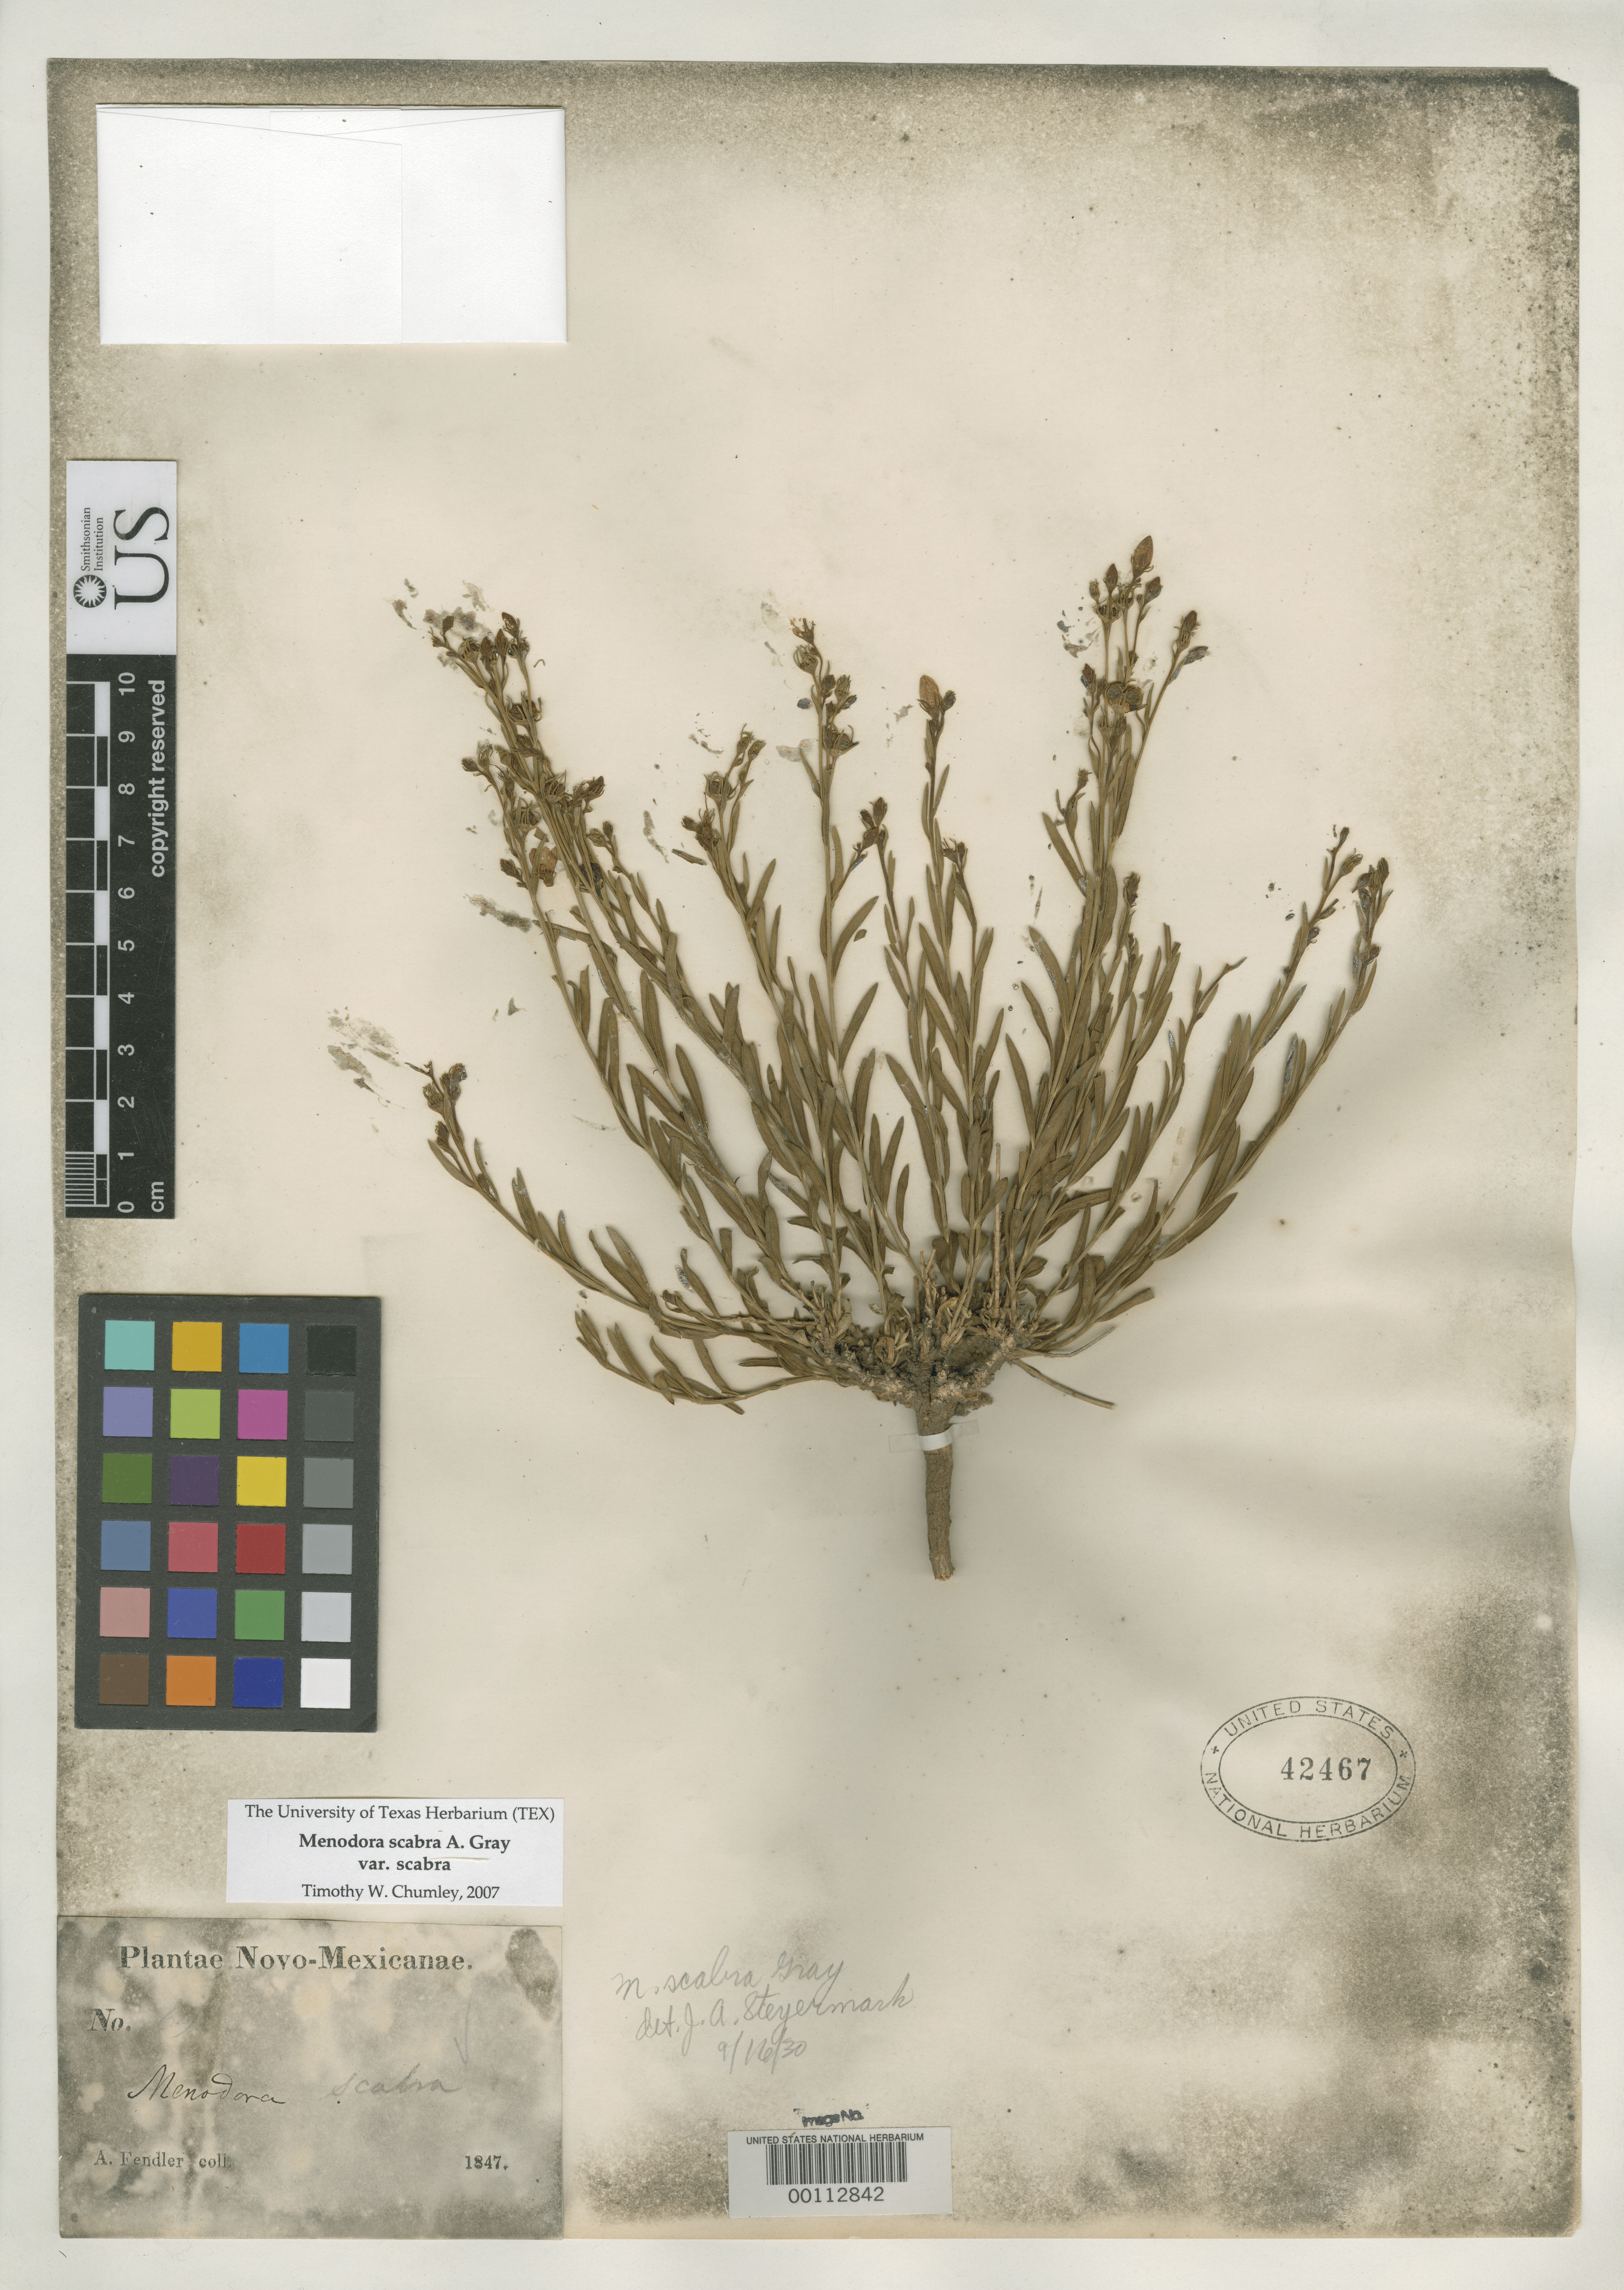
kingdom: Plantae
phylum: Tracheophyta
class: Magnoliopsida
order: Lamiales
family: Oleaceae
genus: Menodora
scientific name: Menodora scabra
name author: A. Gray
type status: Isosyntype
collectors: A. Fendler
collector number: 693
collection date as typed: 1847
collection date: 1847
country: United States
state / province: New Mexico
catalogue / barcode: US 42467